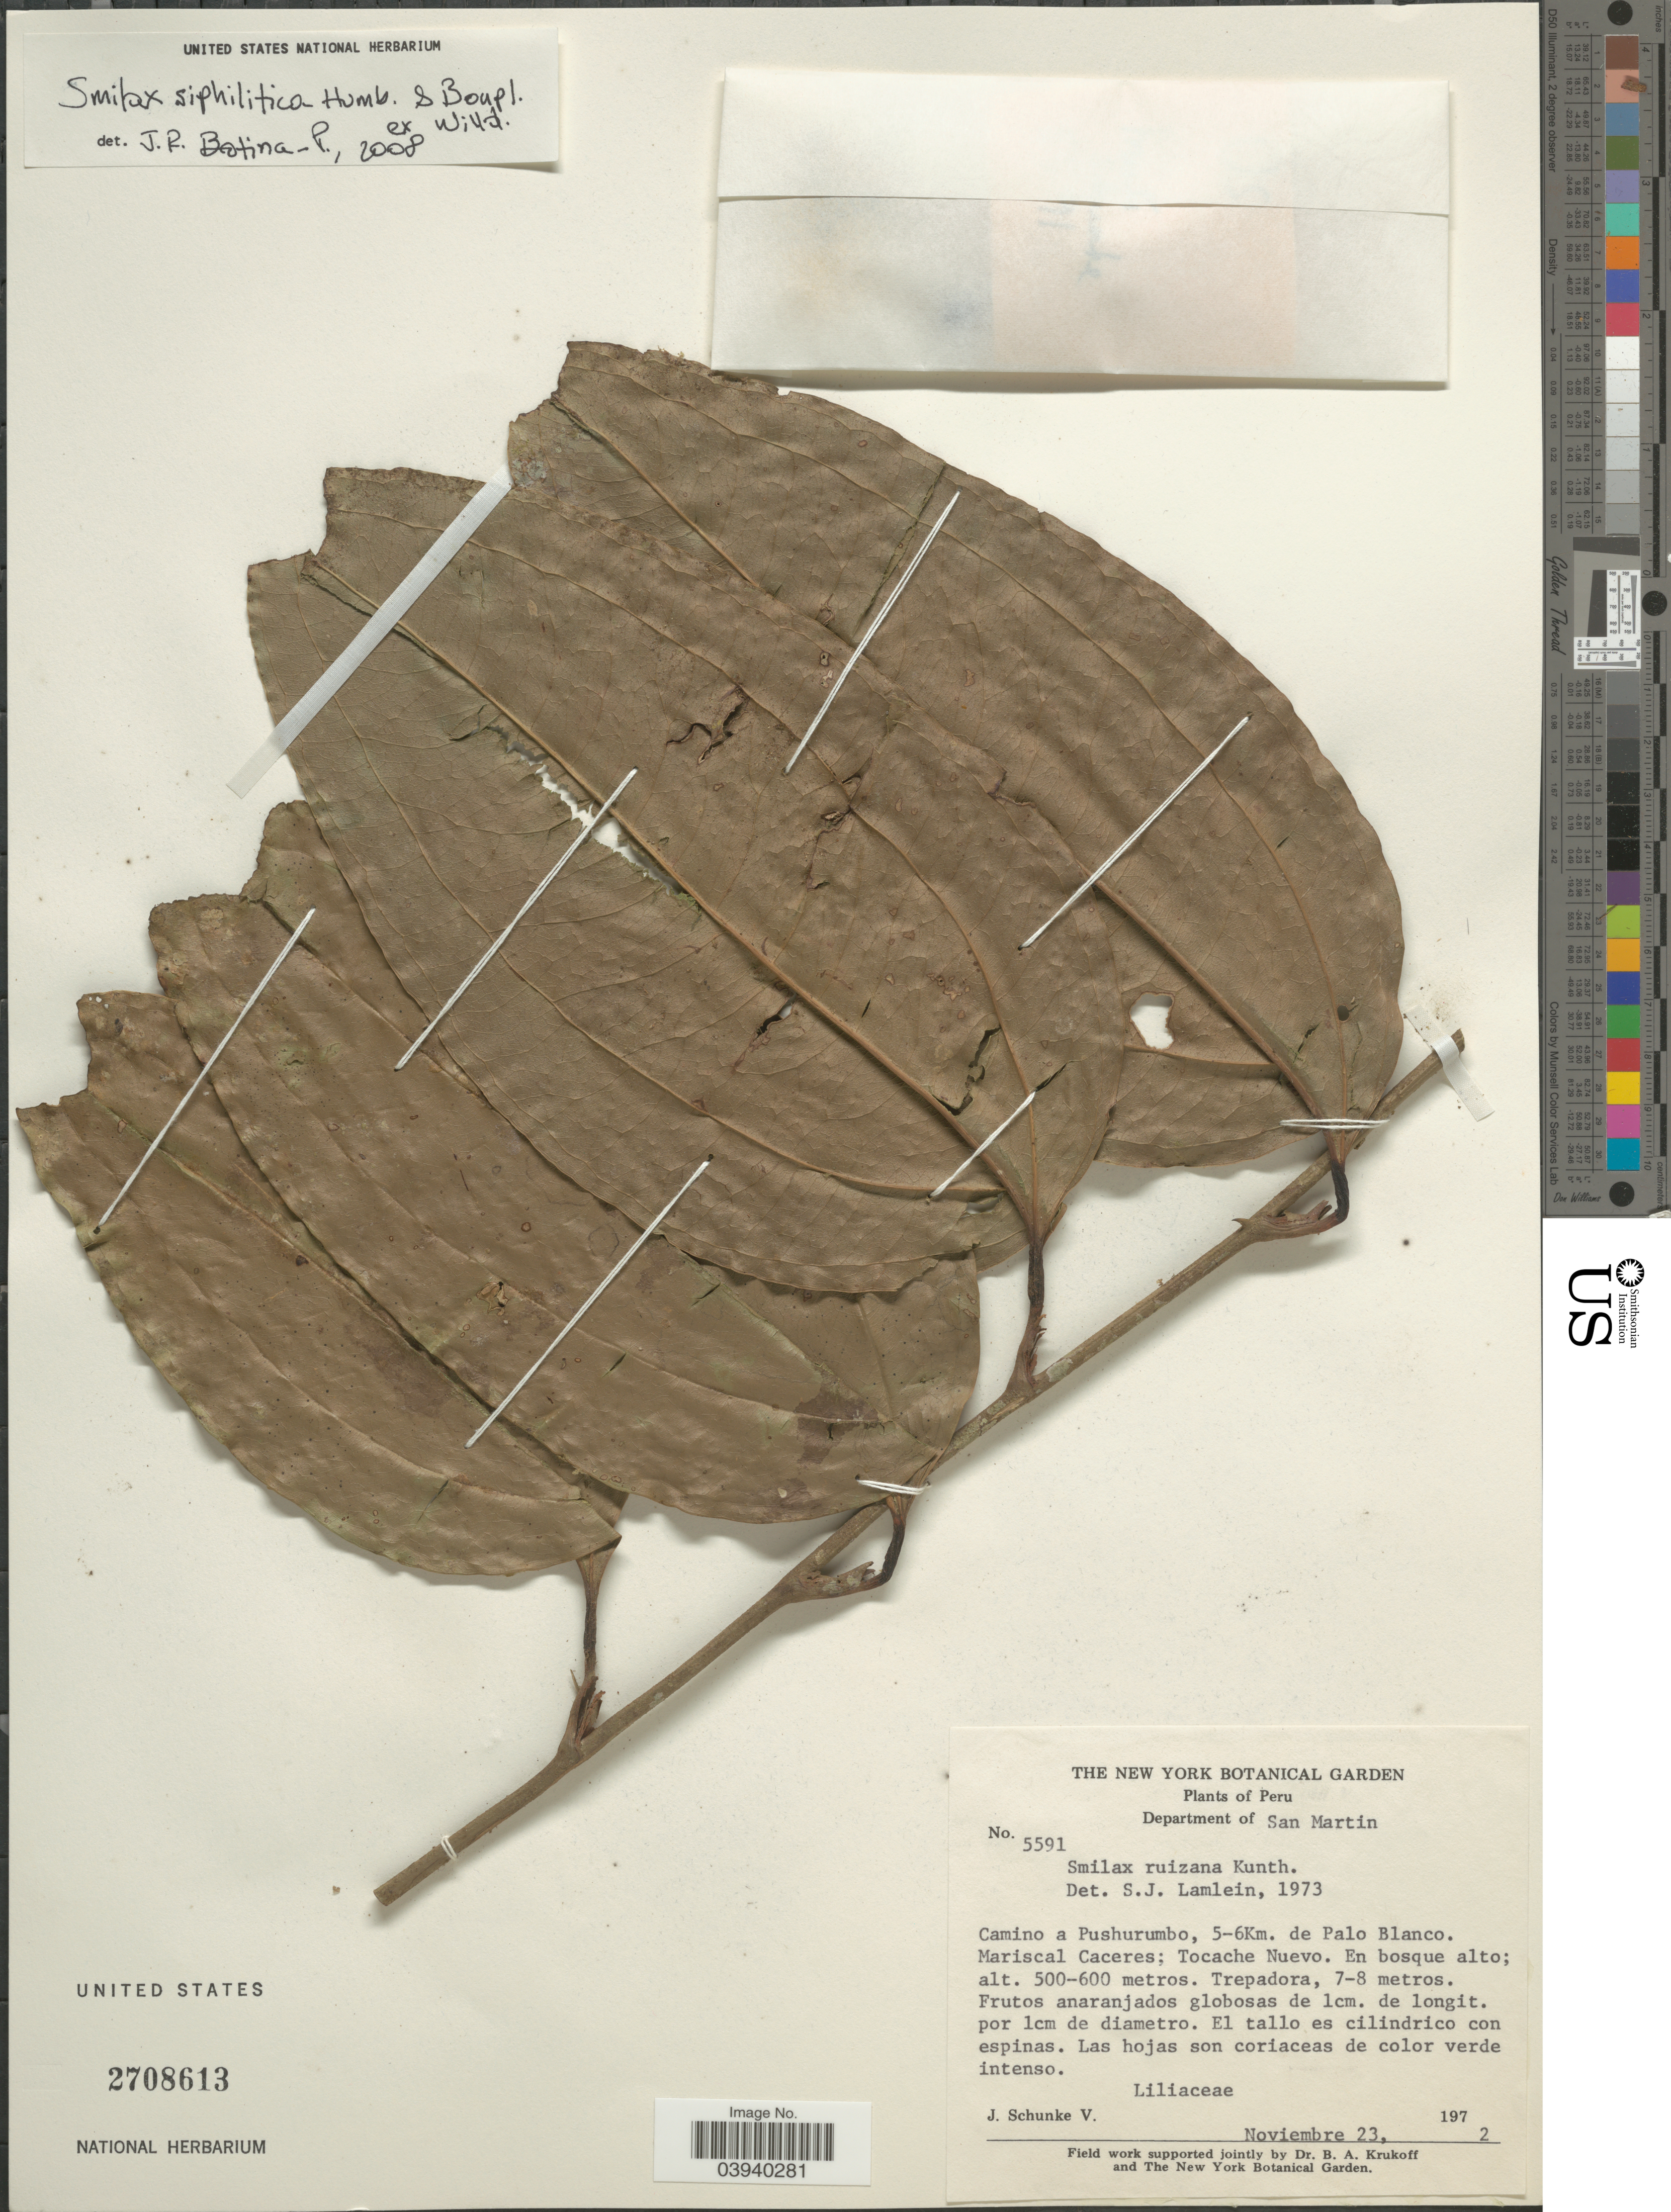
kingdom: Plantae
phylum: Tracheophyta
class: Liliopsida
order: Liliales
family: Smilacaceae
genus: Smilax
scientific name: Smilax syphilitica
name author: Humb. & Bonpl.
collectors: J. Schunke Vigo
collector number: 5591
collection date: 1972-11-23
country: Peru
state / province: San Martín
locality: Department of San Martin. Camino a Pushurumbo, 5-6Km. de Palo Blanco. Mariscal Caceres; Tocache Nuevo.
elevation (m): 500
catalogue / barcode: US 2708613